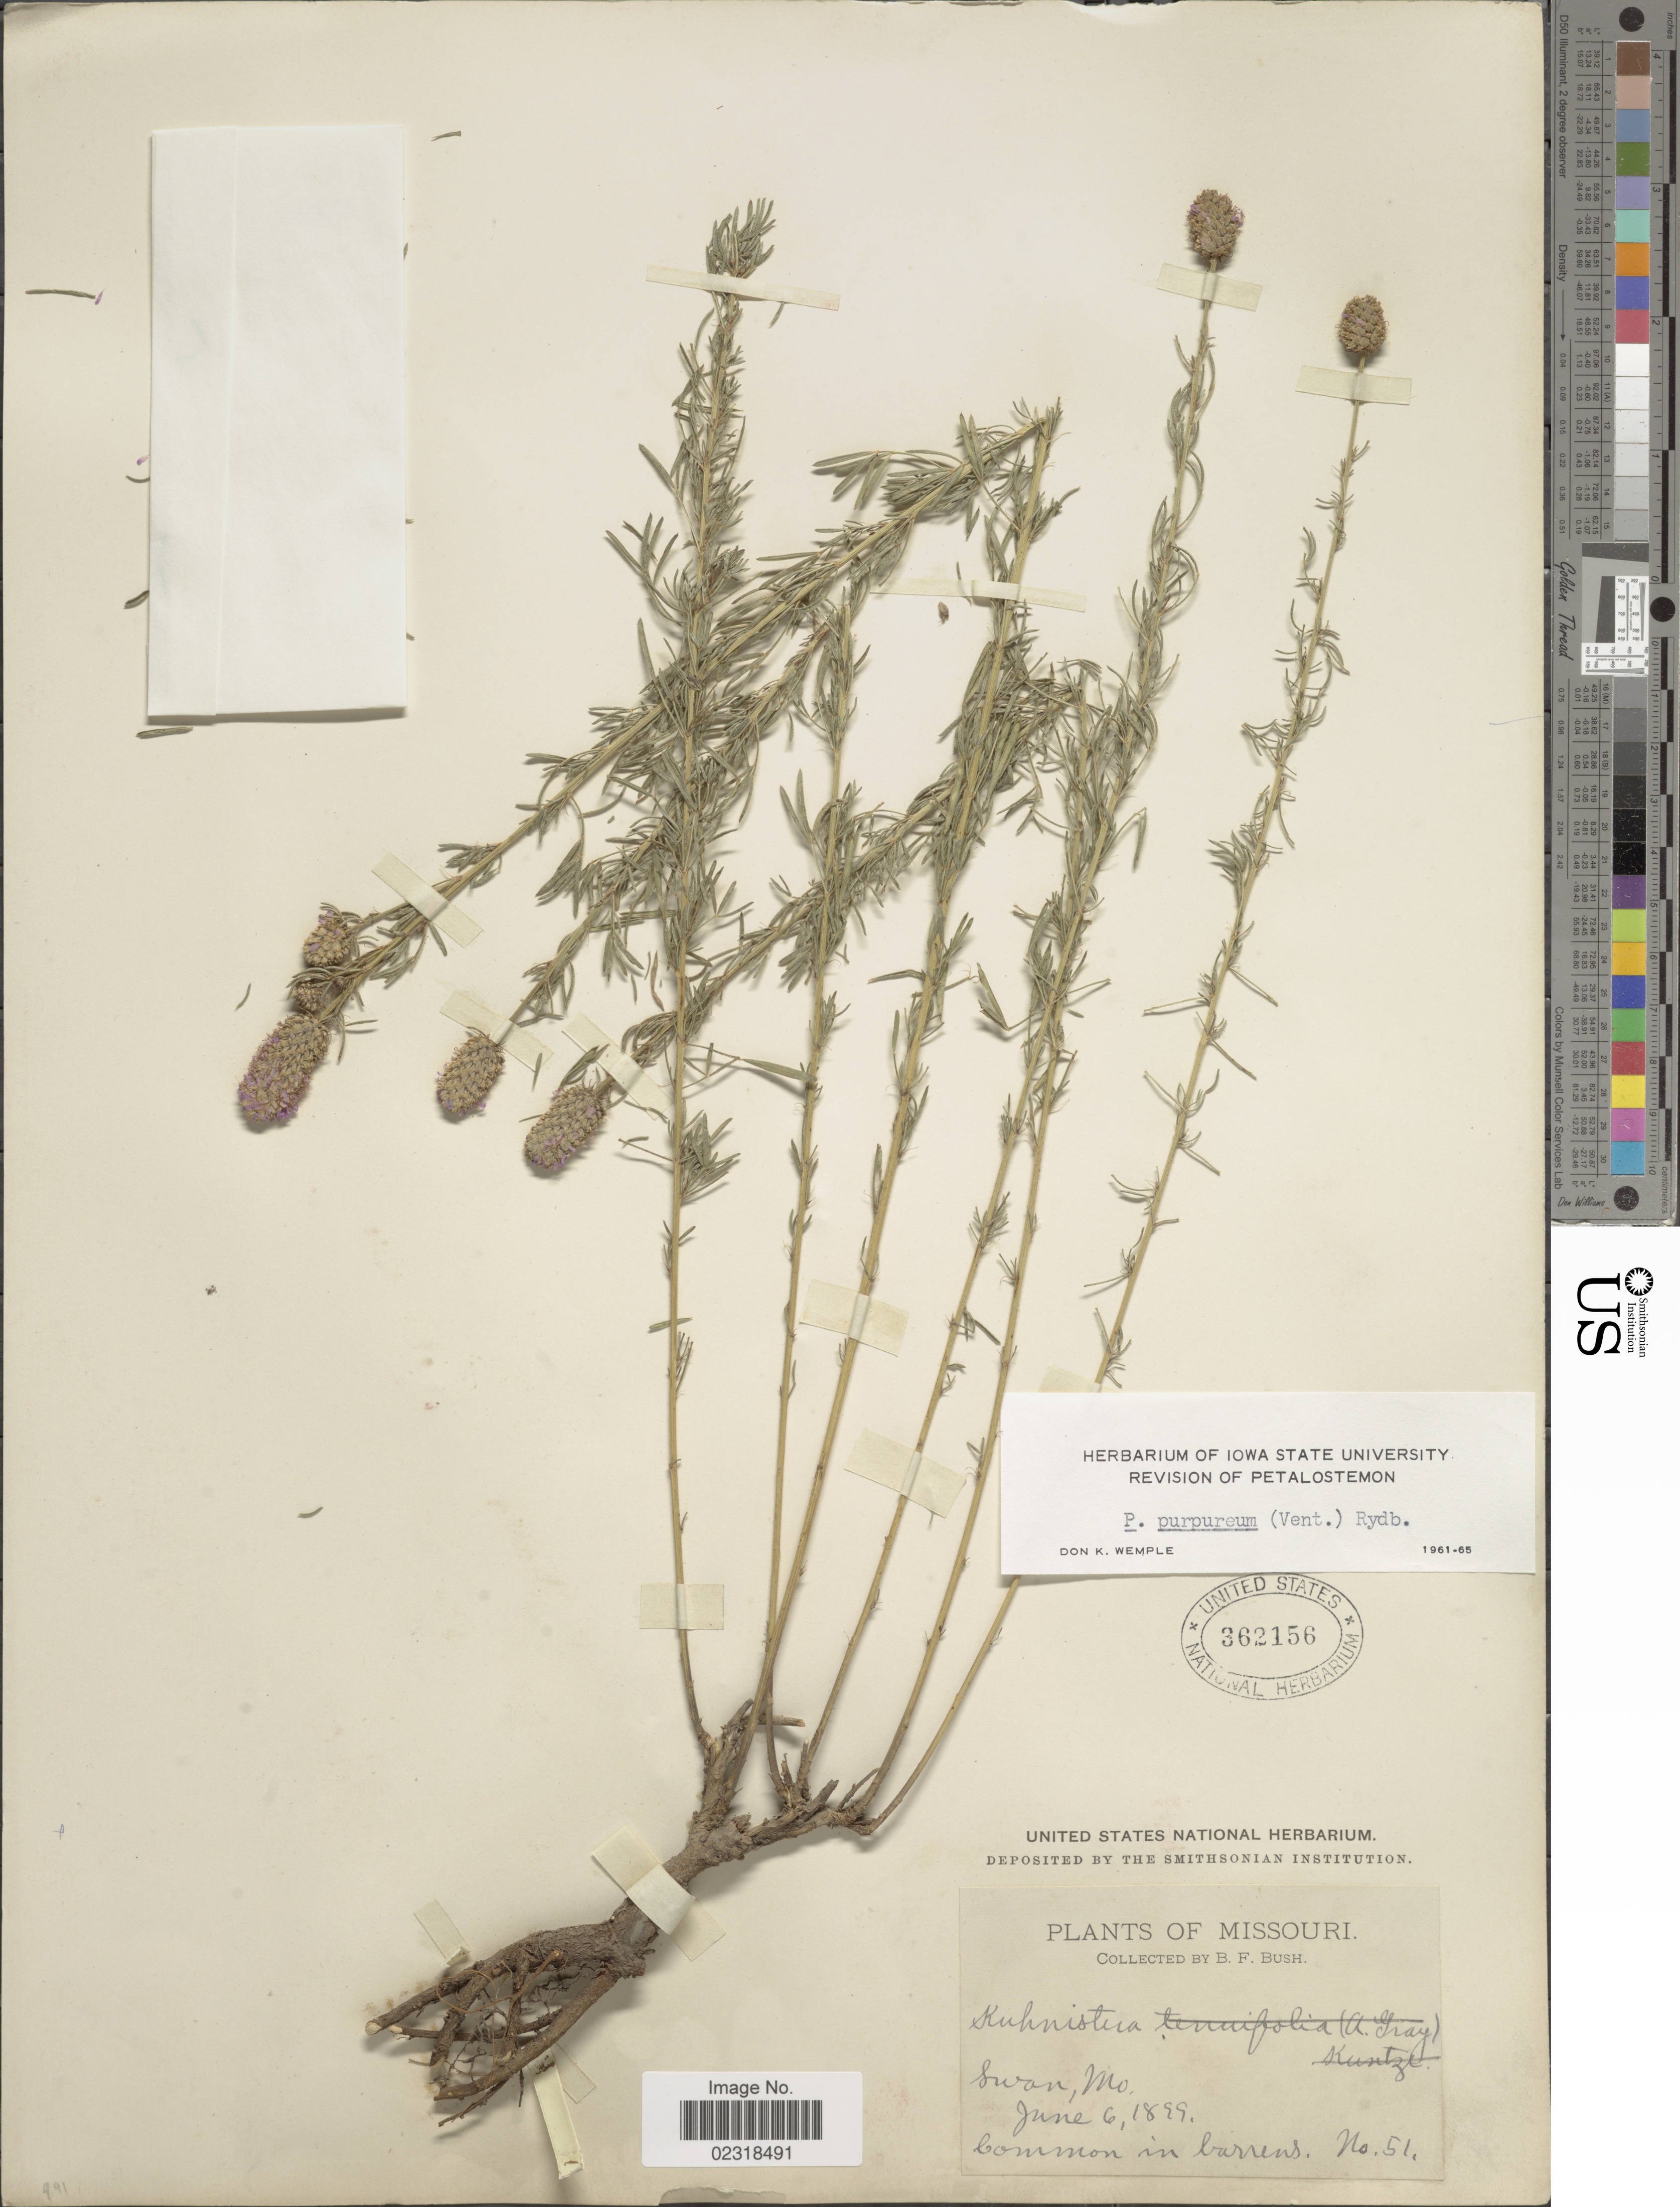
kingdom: Plantae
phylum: Tracheophyta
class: Magnoliopsida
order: Fabales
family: Fabaceae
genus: Dalea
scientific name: Dalea purpurea var. purpurea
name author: Vent.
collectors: B. F. Bush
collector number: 51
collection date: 1899-06-06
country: United States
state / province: Missouri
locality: Swan, Mo.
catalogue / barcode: US 362156